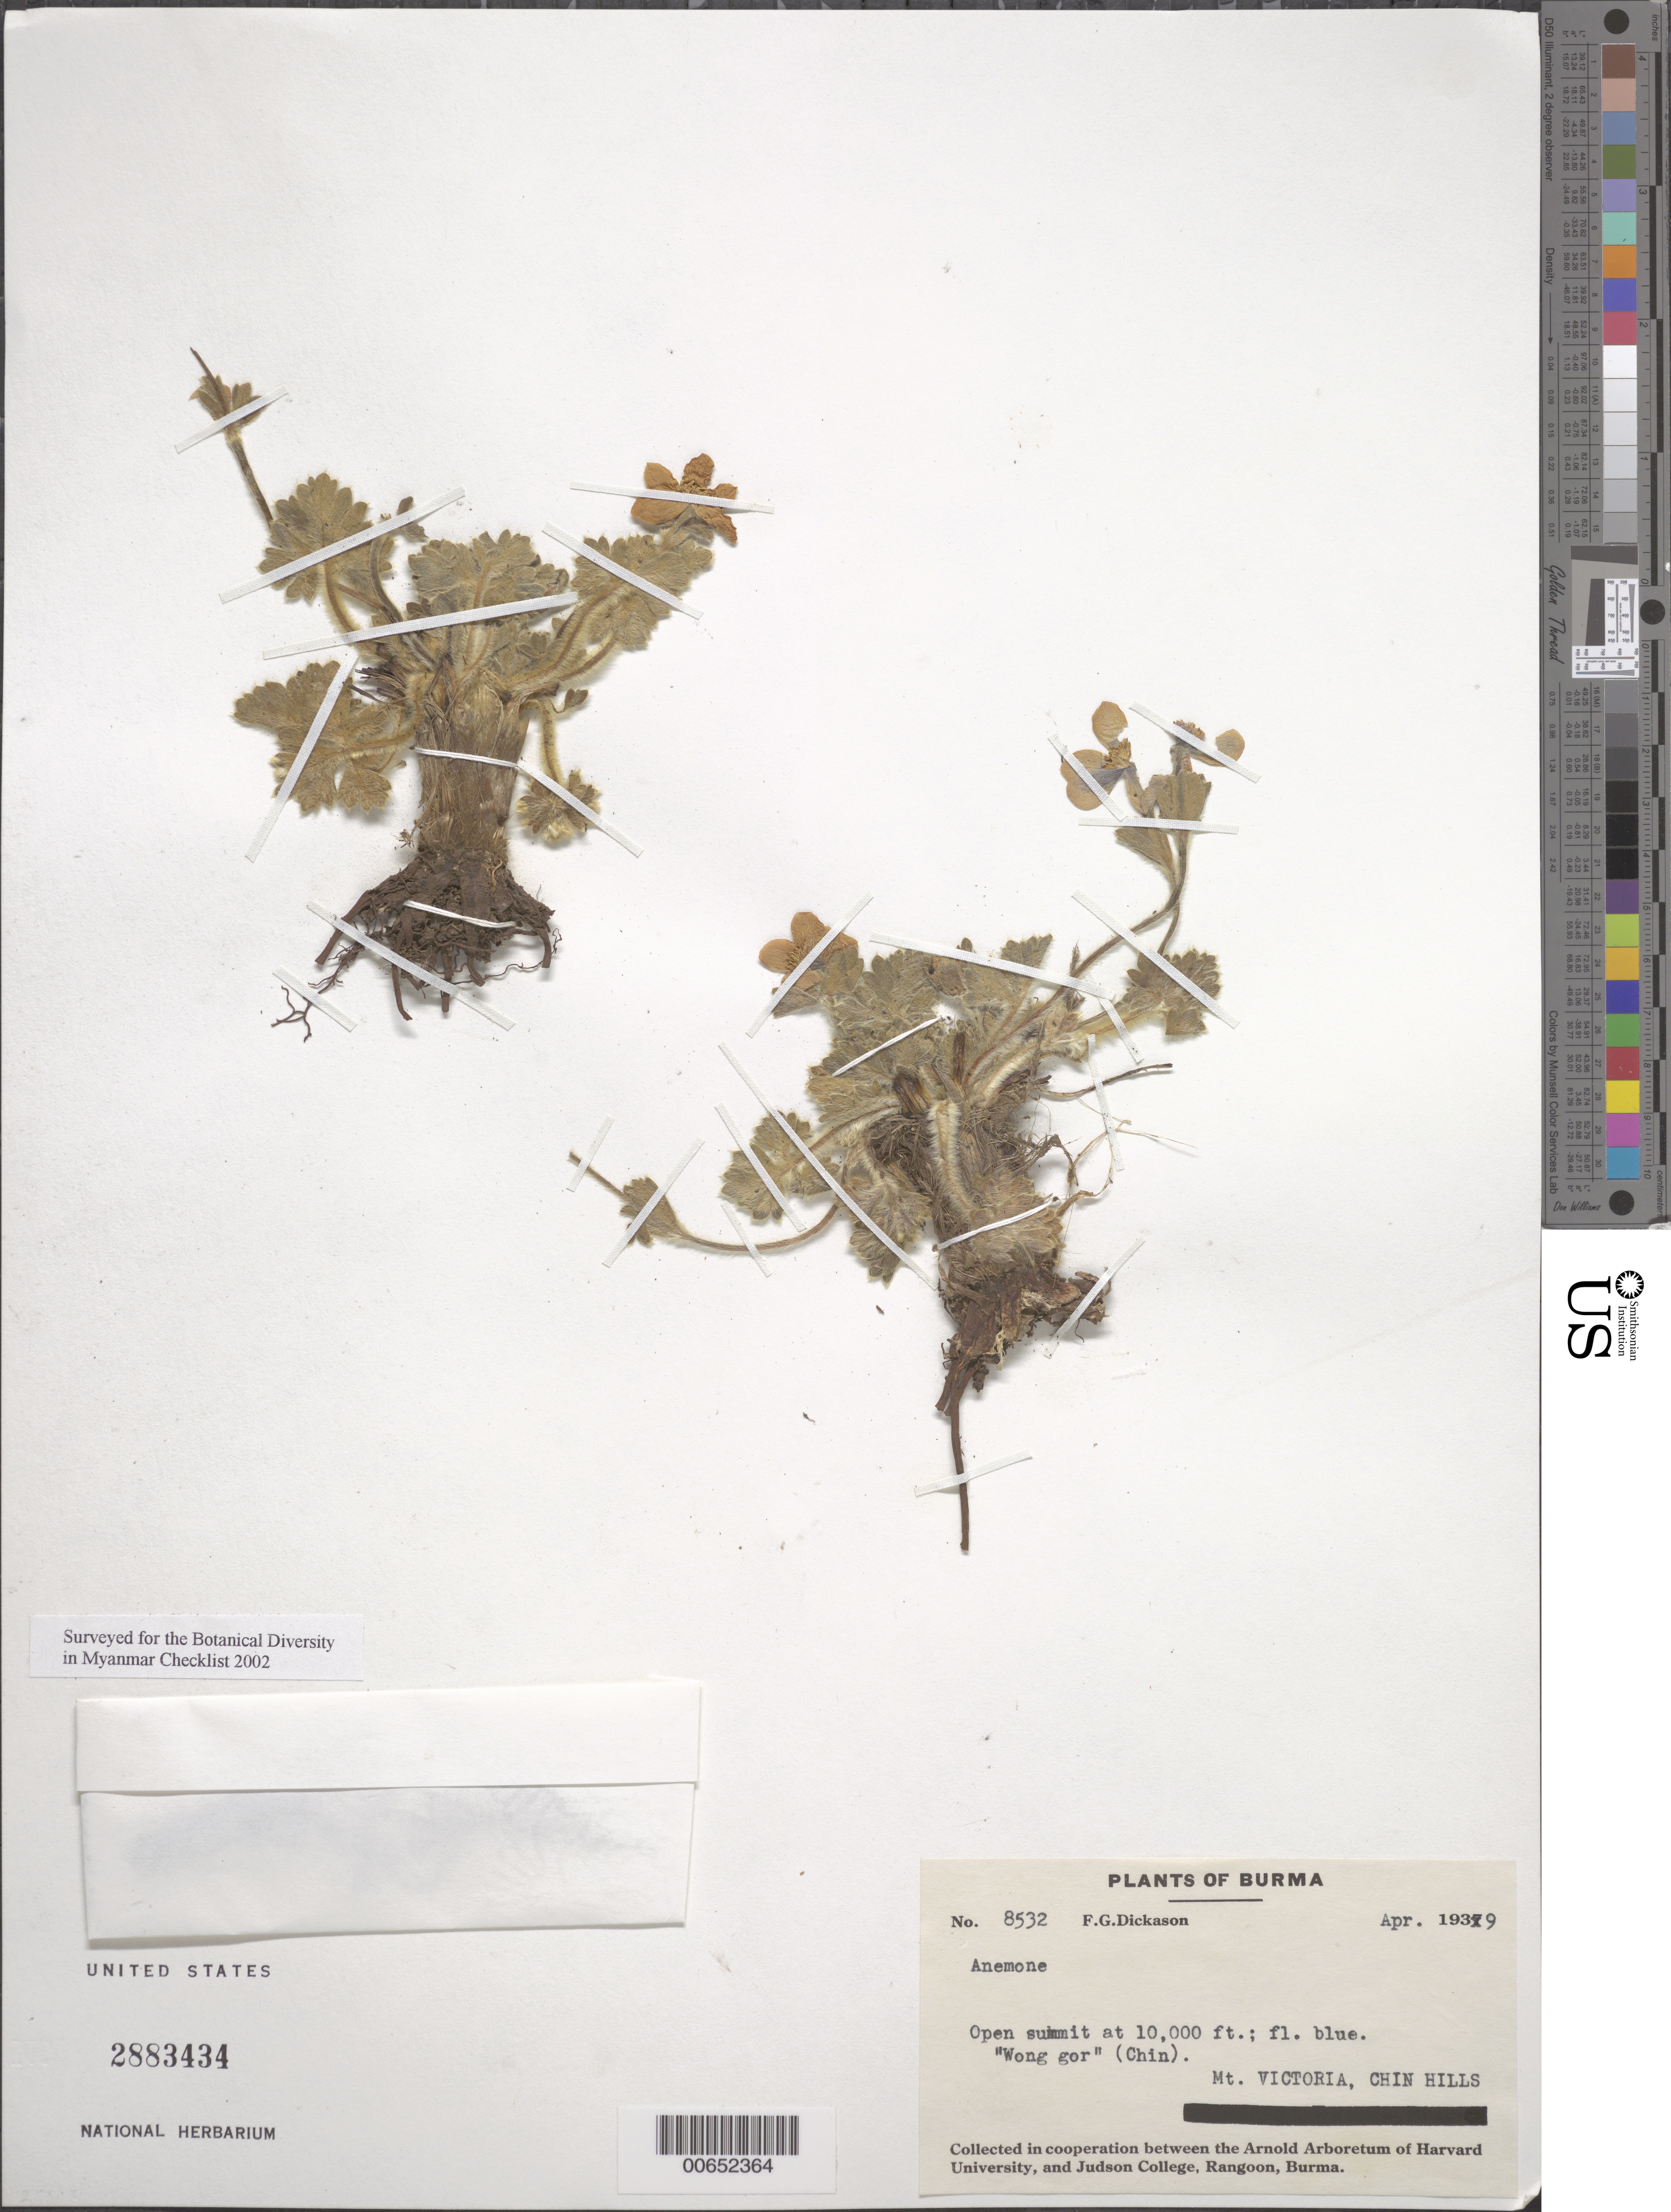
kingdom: Plantae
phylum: Tracheophyta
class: Magnoliopsida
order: Ranunculales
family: Ranunculaceae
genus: Anemone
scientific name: Anemone sp.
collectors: F. Dickason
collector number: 8532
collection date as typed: Apr 1939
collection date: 1939-04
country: Myanmar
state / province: Chin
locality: Mt. Victoria, Chin Hills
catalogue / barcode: US 288343